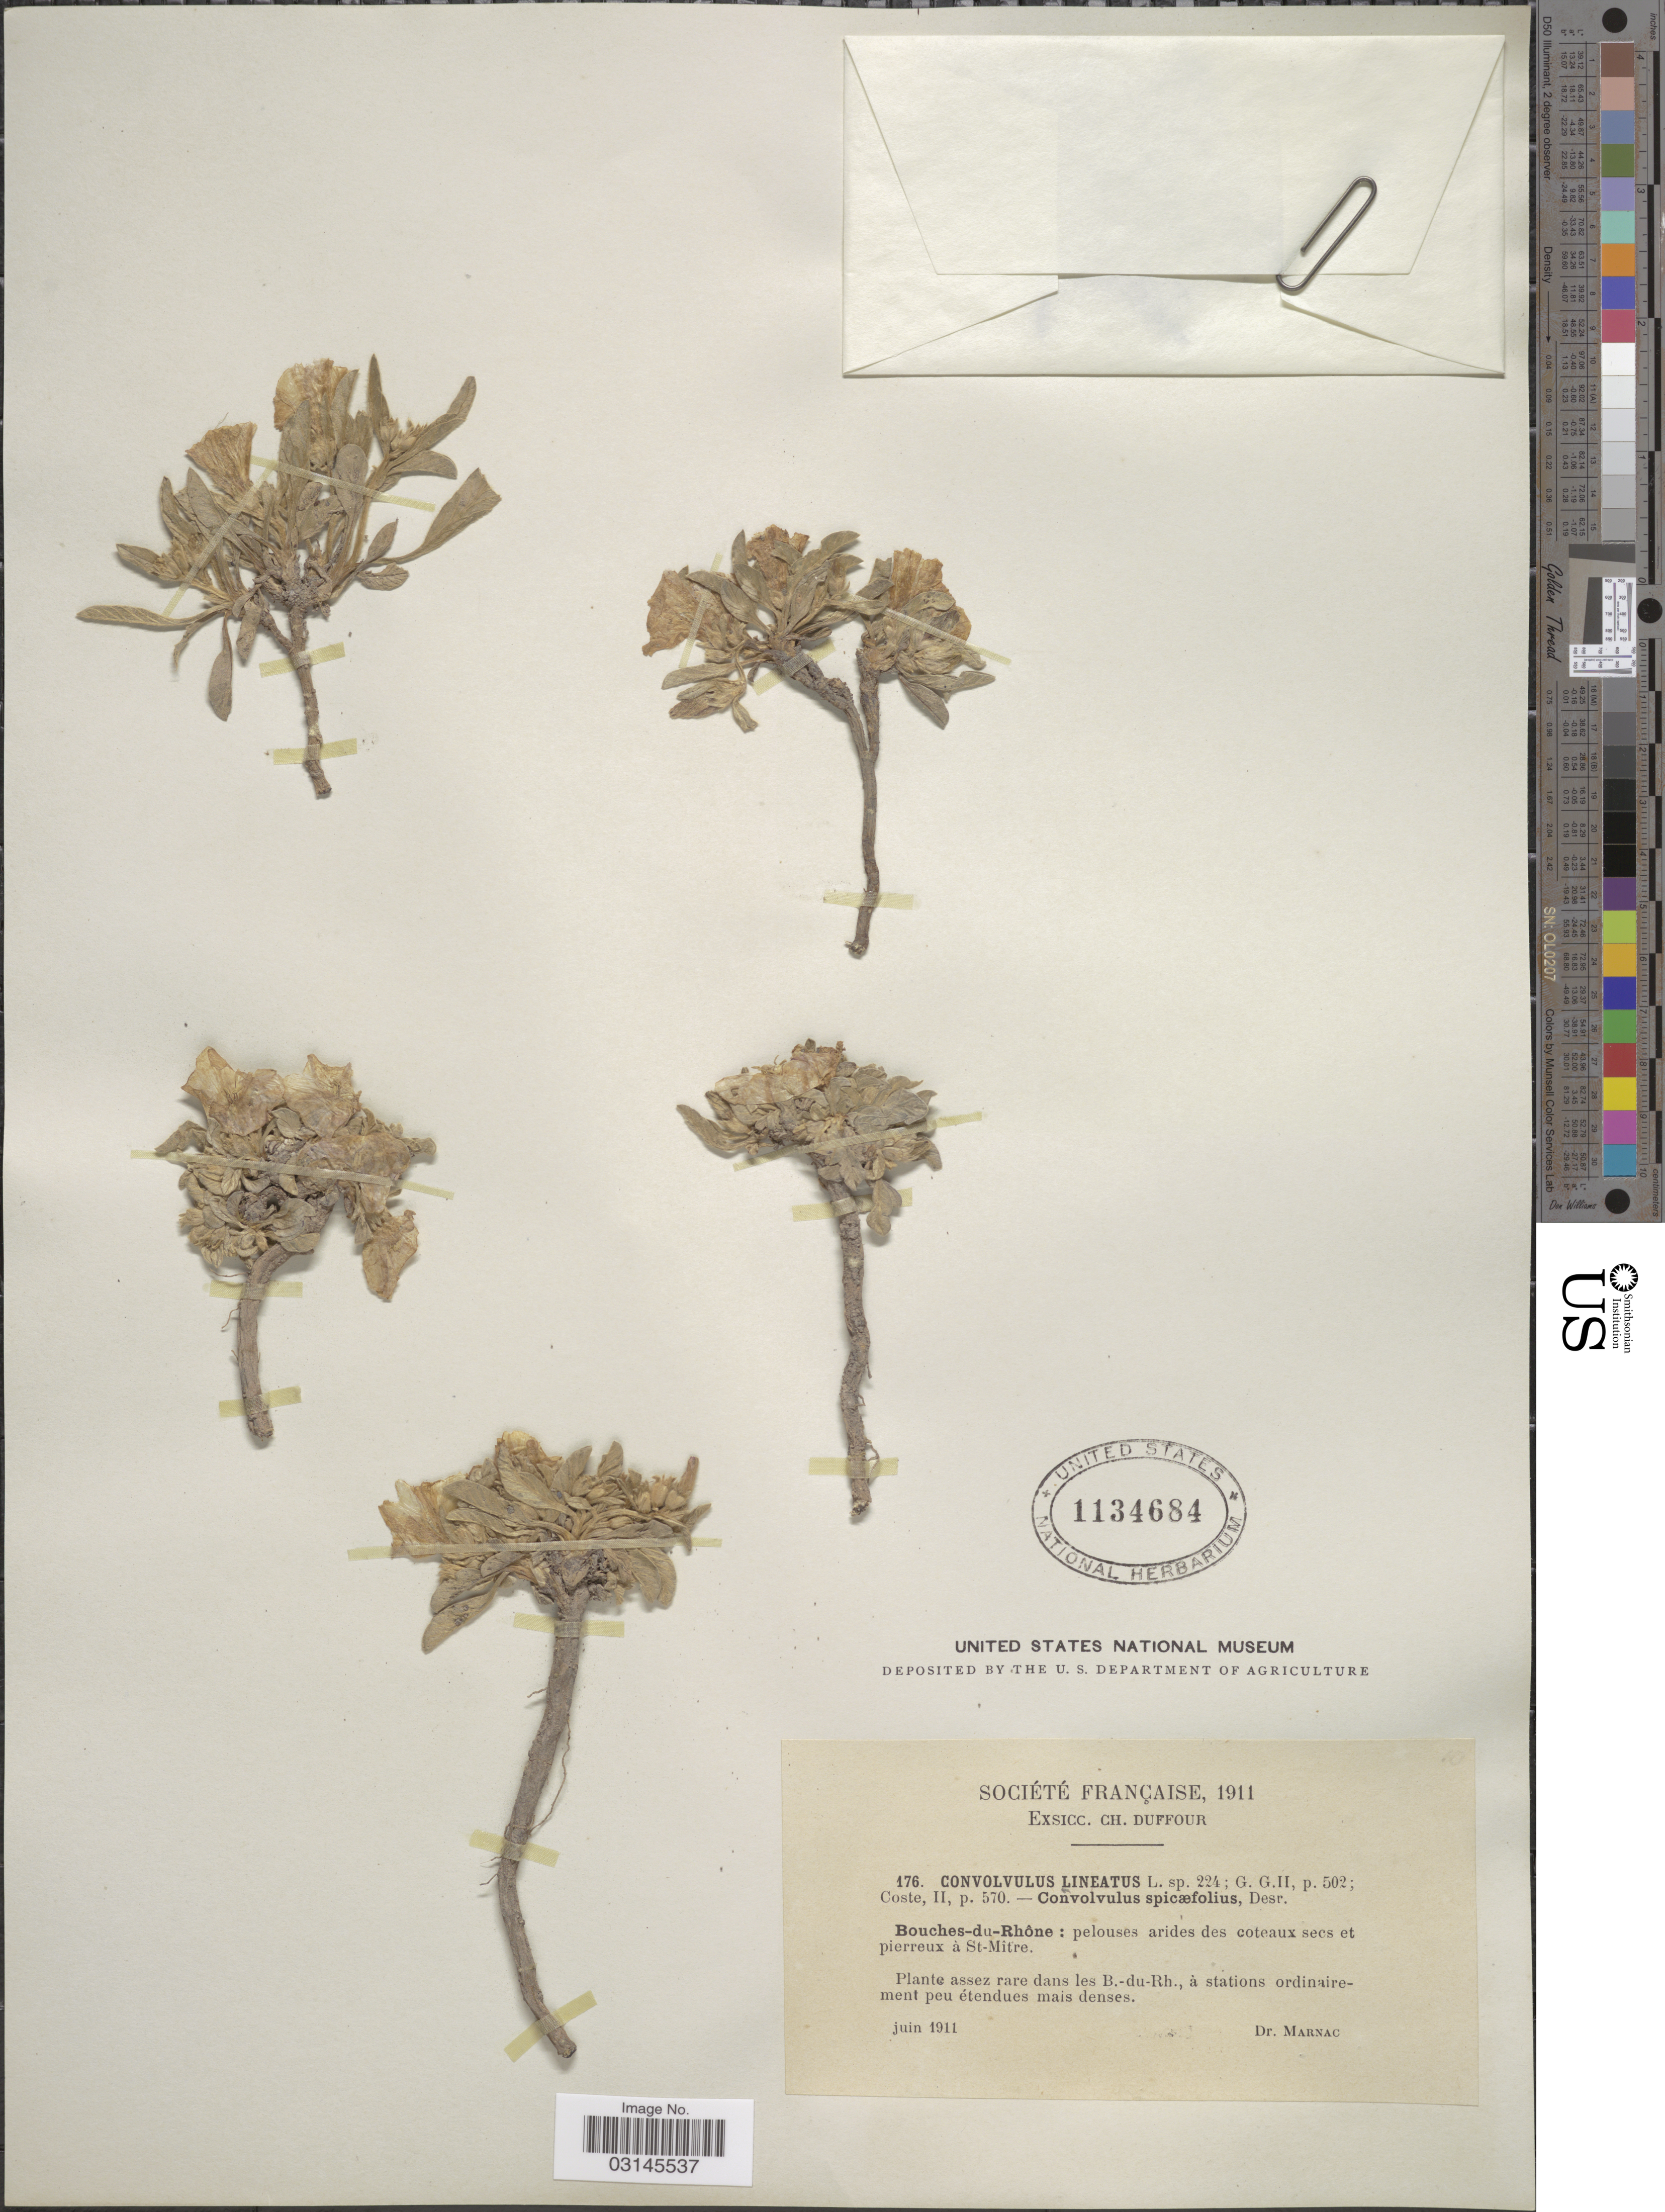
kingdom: Plantae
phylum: Tracheophyta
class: Magnoliopsida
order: Solanales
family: Convolvulaceae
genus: Convolvulus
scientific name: Convolvulus lineatus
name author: L.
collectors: -. Marnac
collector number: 176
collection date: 1911-06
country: France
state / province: Provence-Alpes-Côte d'Azur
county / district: Bouches-du-Rhône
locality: Société Française. Bouches-du-Rhône. Pierreux à St-Mître.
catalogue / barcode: US 1134684